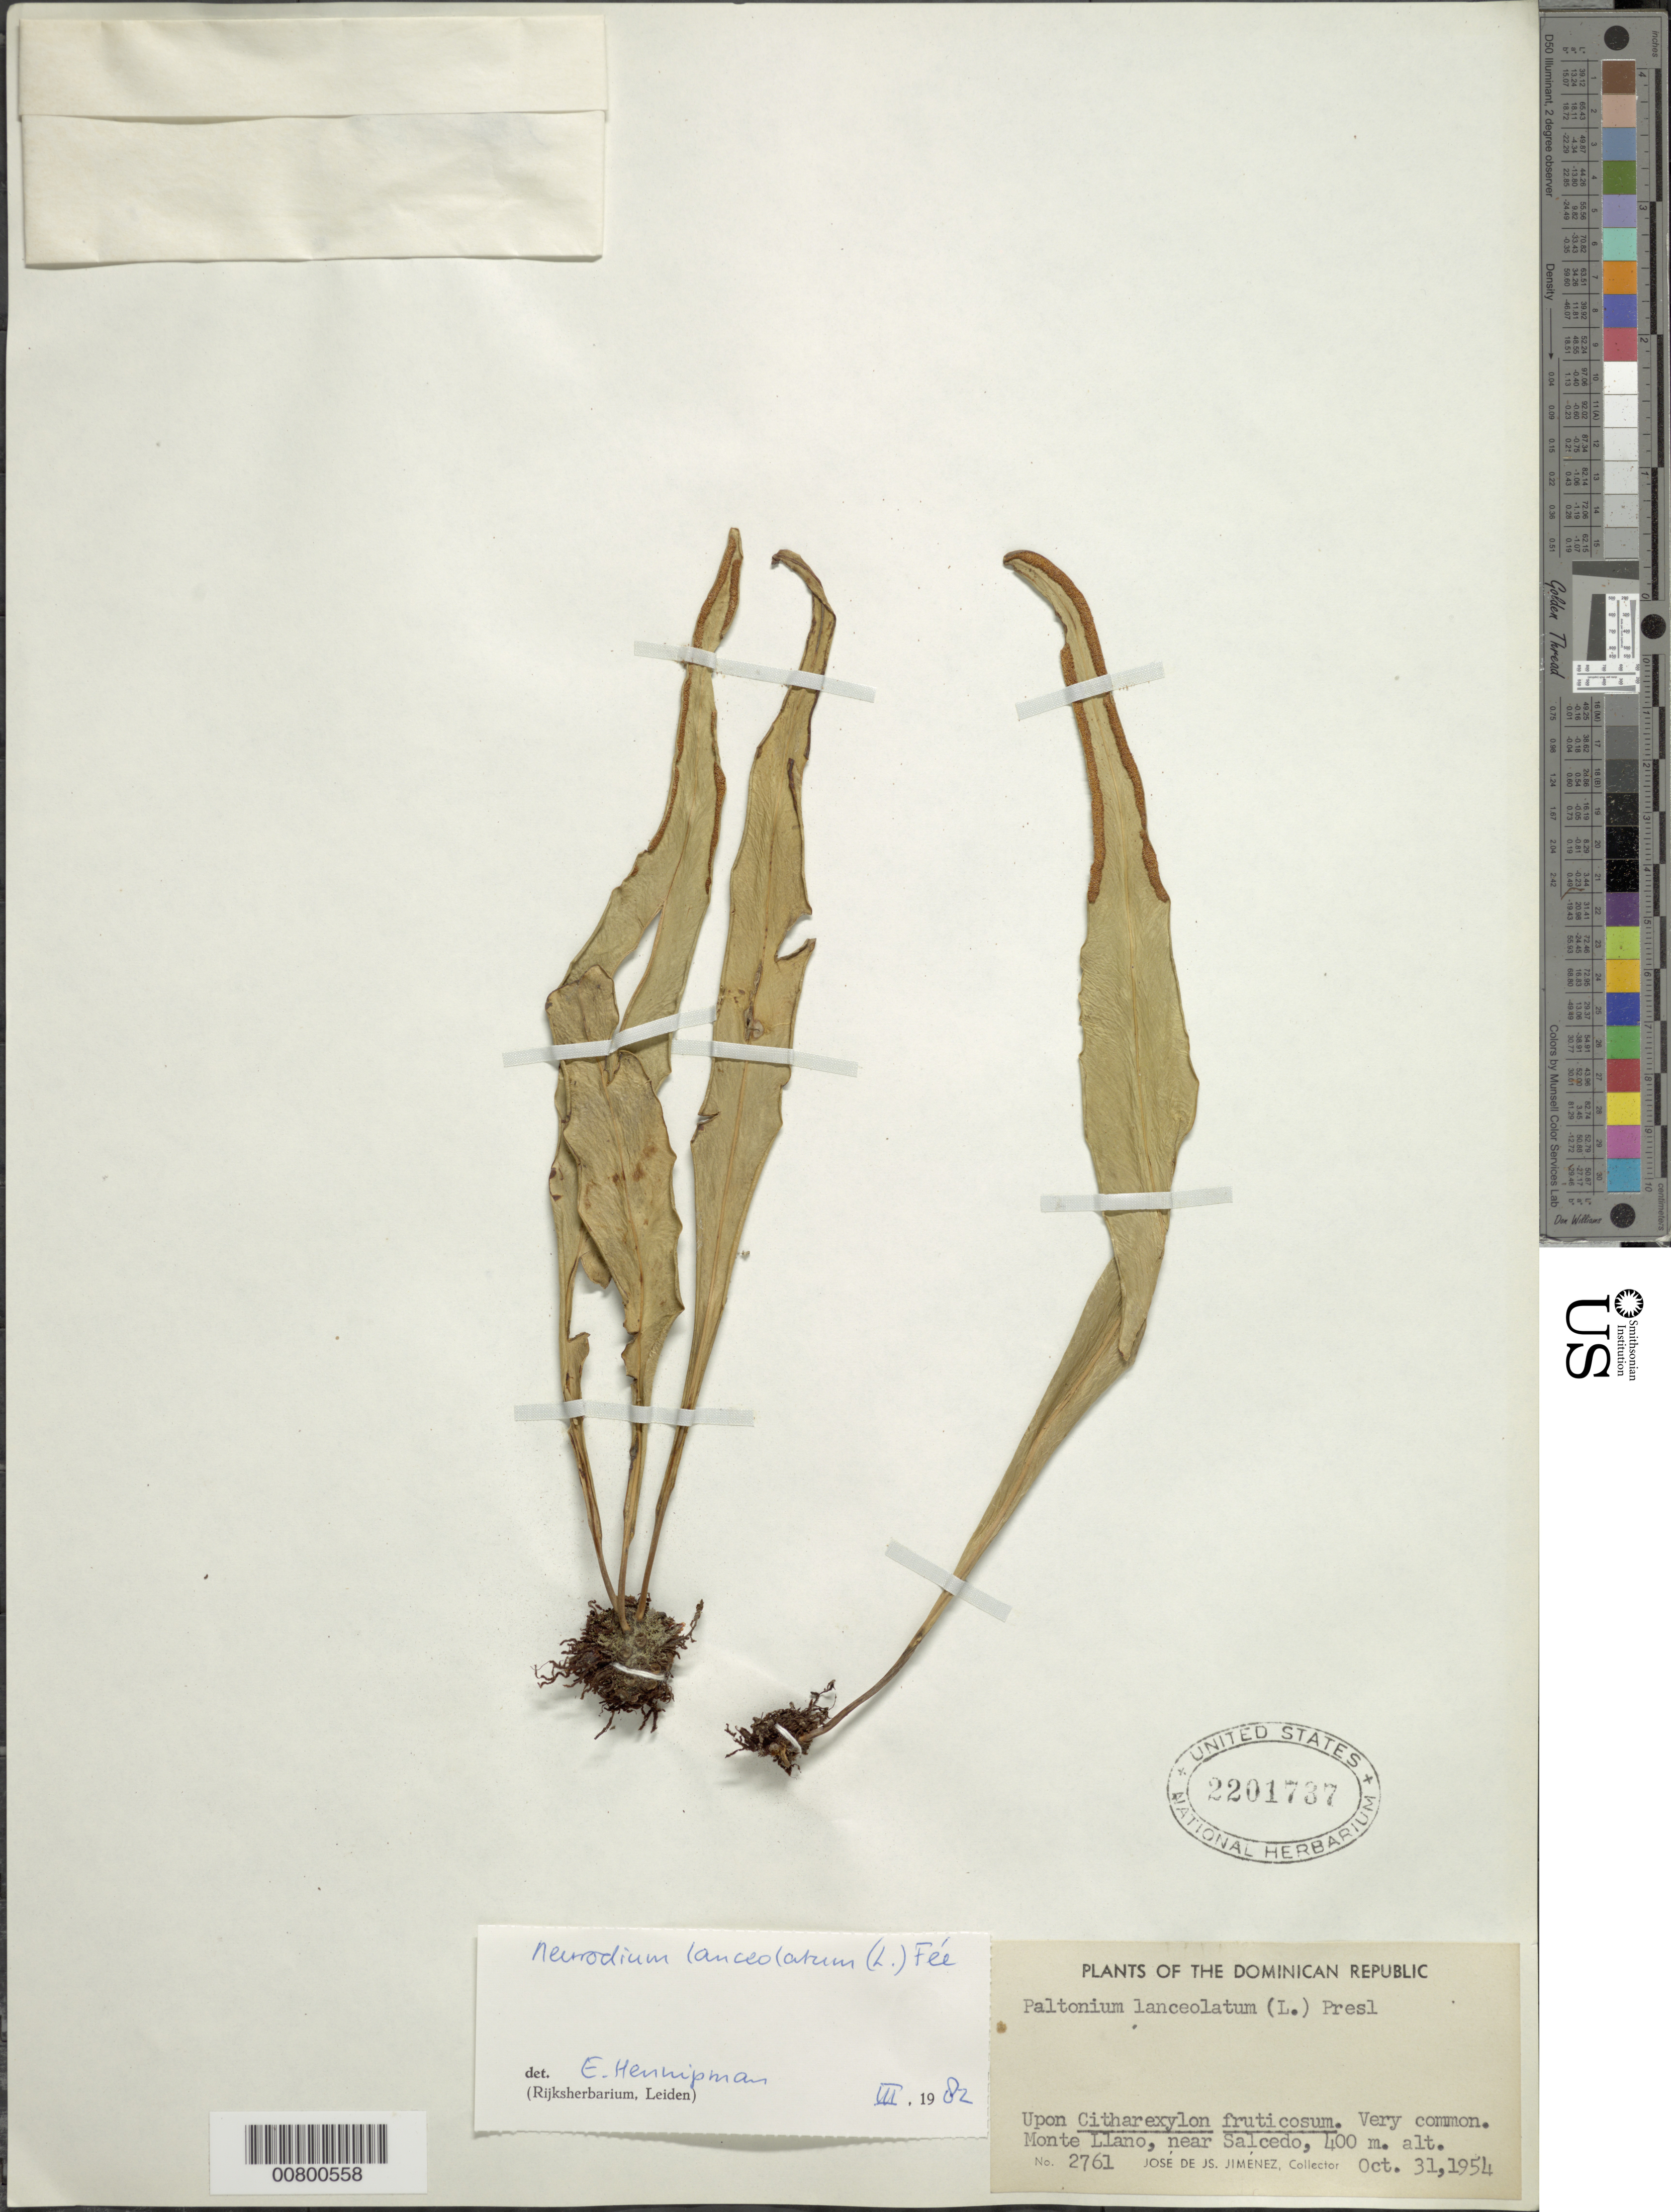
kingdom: Plantae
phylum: Tracheophyta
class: Polypodiopsida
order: Polypodiales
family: Polypodiaceae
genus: Pleopeltis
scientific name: Pleopeltis marginata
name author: A.R. Sm. & Tejero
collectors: J. J. Jiménez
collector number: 2761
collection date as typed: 31 Oct 1954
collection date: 1954-10-31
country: Dominican Republic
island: Hispaniola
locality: Monte Llano, near Salcedo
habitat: On Citharexylon fruticosum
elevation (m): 400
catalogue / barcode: US 2201737